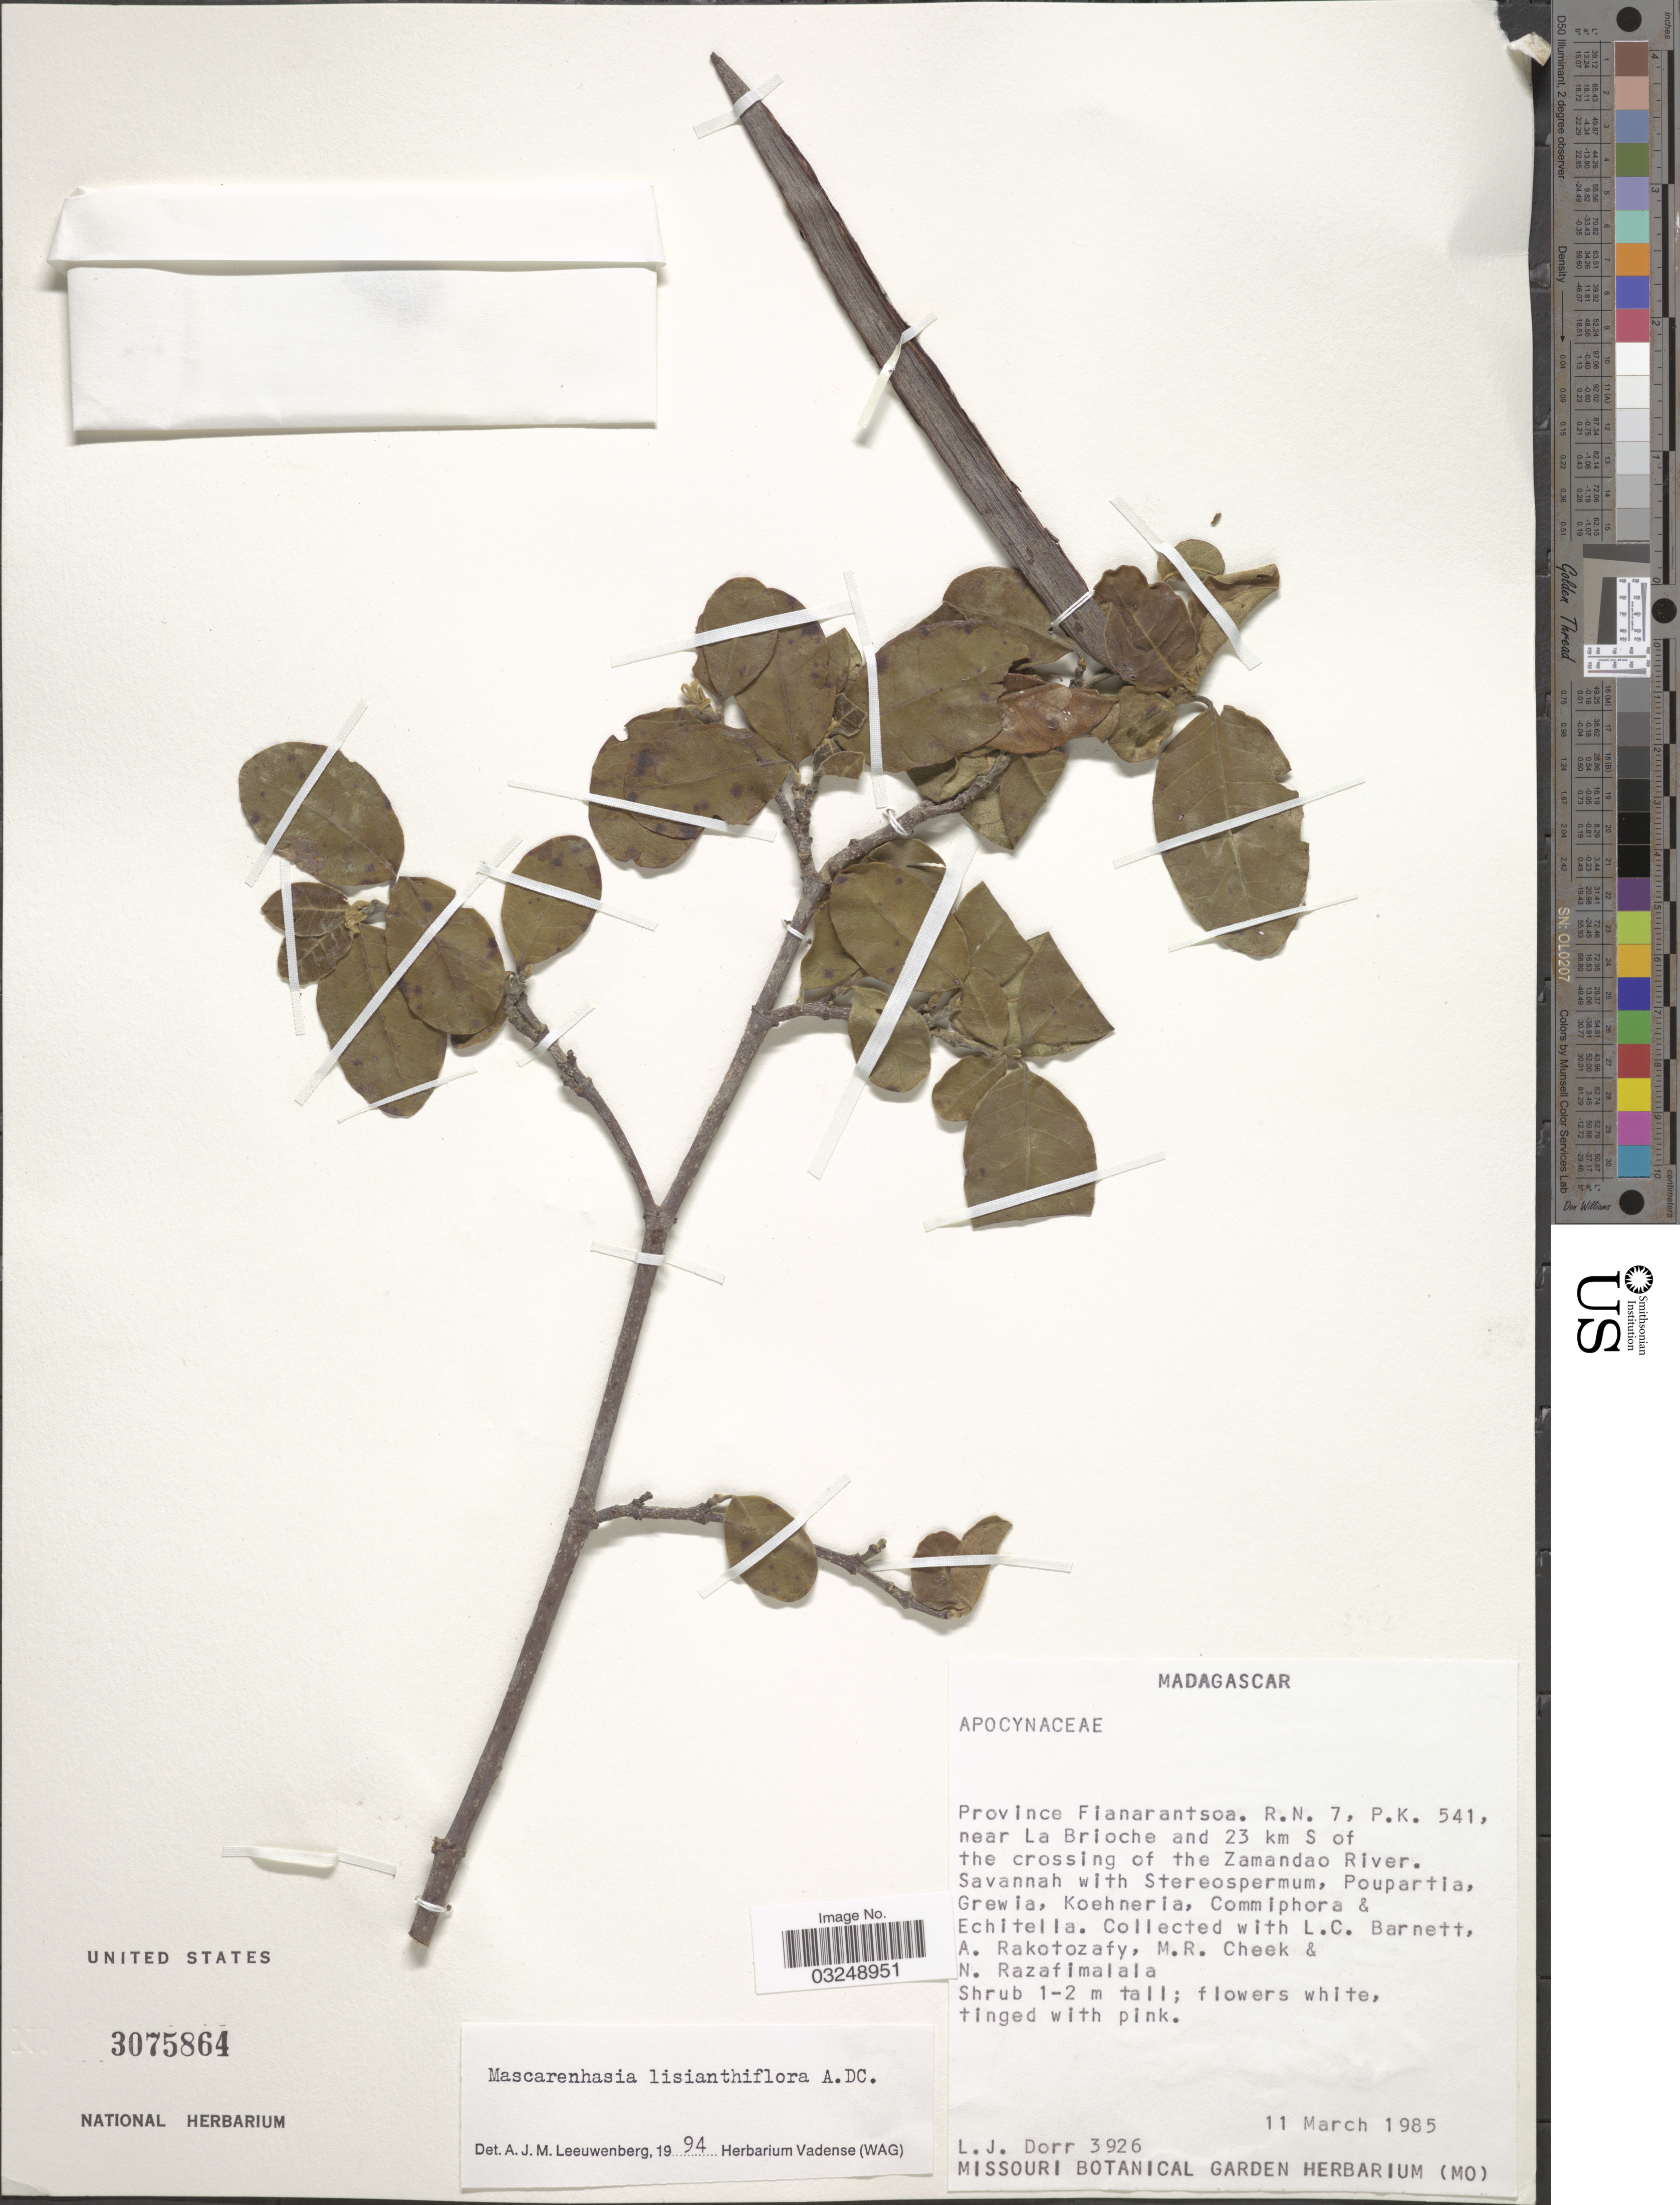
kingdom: Plantae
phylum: Tracheophyta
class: Magnoliopsida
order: Gentianales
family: Apocynaceae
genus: Mascarenhasia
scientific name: Mascarenhasia lisianthiflora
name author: DC.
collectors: L. J. Dorr, L. C. Barnett, A. Rakotozafy, M. Cheek & N. Razafimalala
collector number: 3926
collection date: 1985-03-11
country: Madagascar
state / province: Ihorombe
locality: R.N. 7, P.K. 541, near La Brioche and 23 km S of the crossing of the Zamandao River.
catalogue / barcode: US 3075864